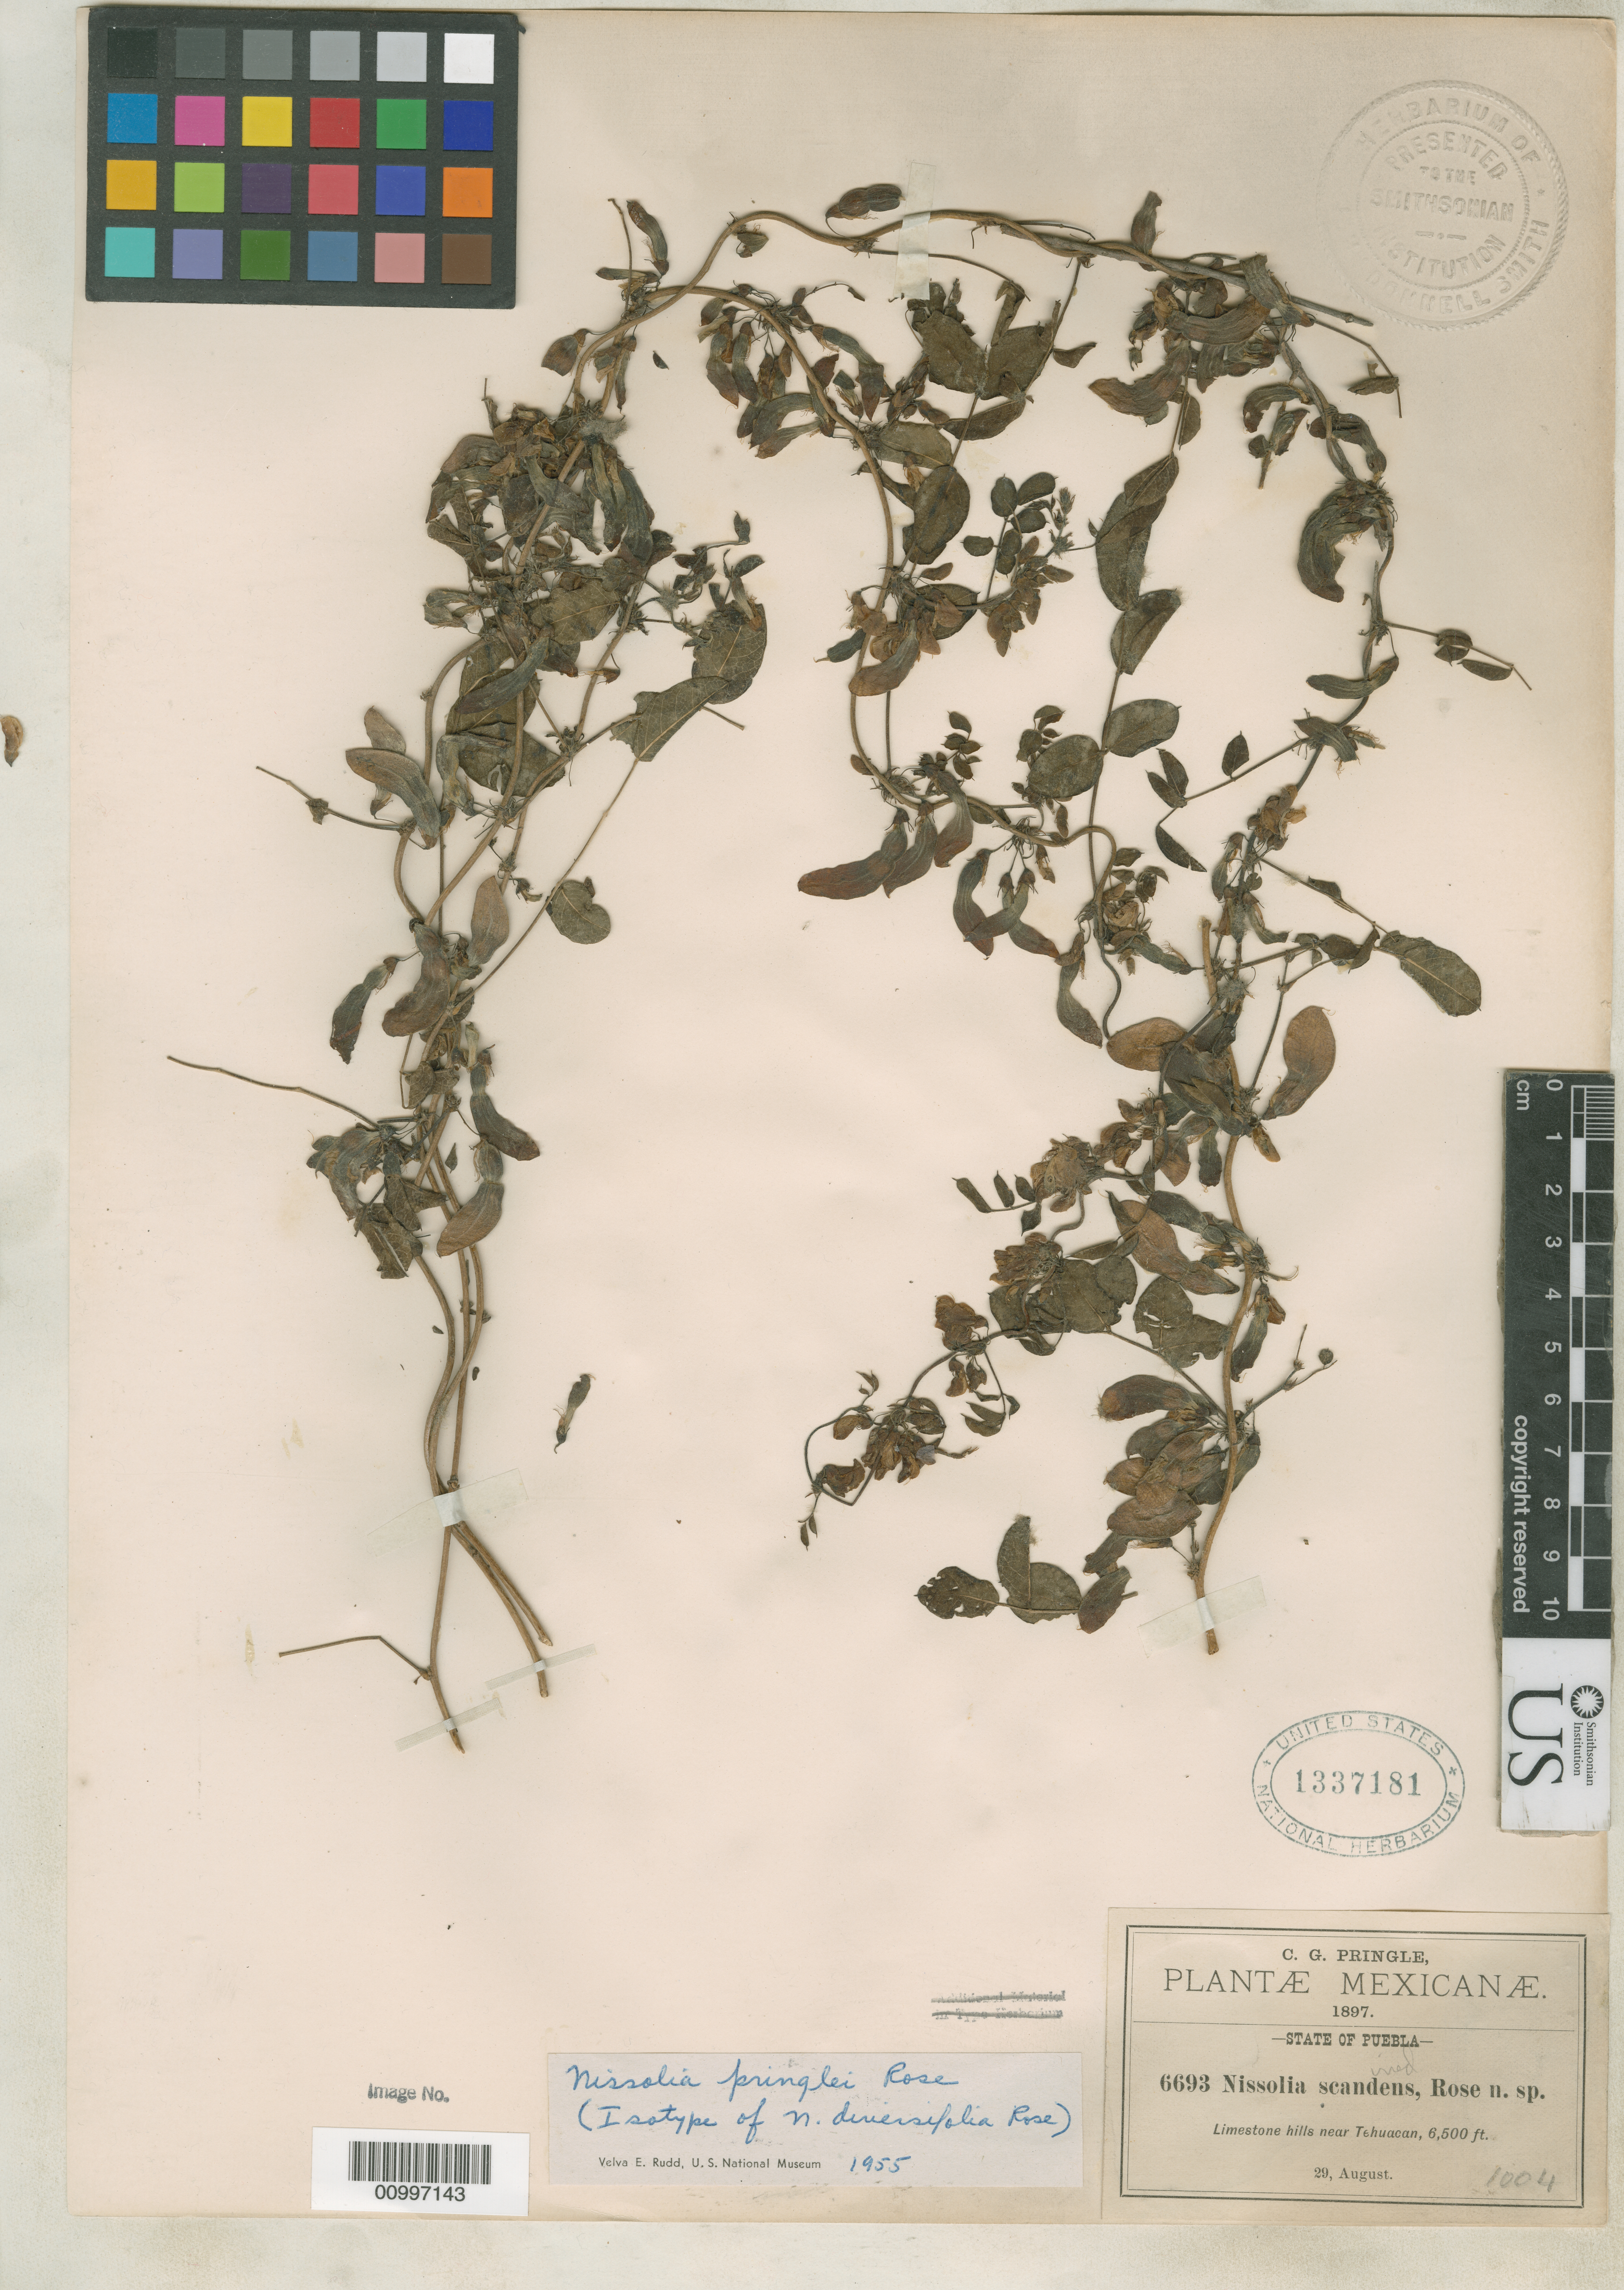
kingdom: Plantae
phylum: Tracheophyta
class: Magnoliopsida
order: Fabales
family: Fabaceae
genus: Nissolia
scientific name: Nissolia diversifolia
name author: Rose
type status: Isolectotype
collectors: C. G. Pringle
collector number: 6693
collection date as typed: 29 Aug 1897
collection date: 1897-08-29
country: Mexico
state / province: Puebla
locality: Limestone hills near Tehuacan.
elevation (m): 1981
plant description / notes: Specimen ex John Donnell Smith herbarium.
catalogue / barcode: US 1337181